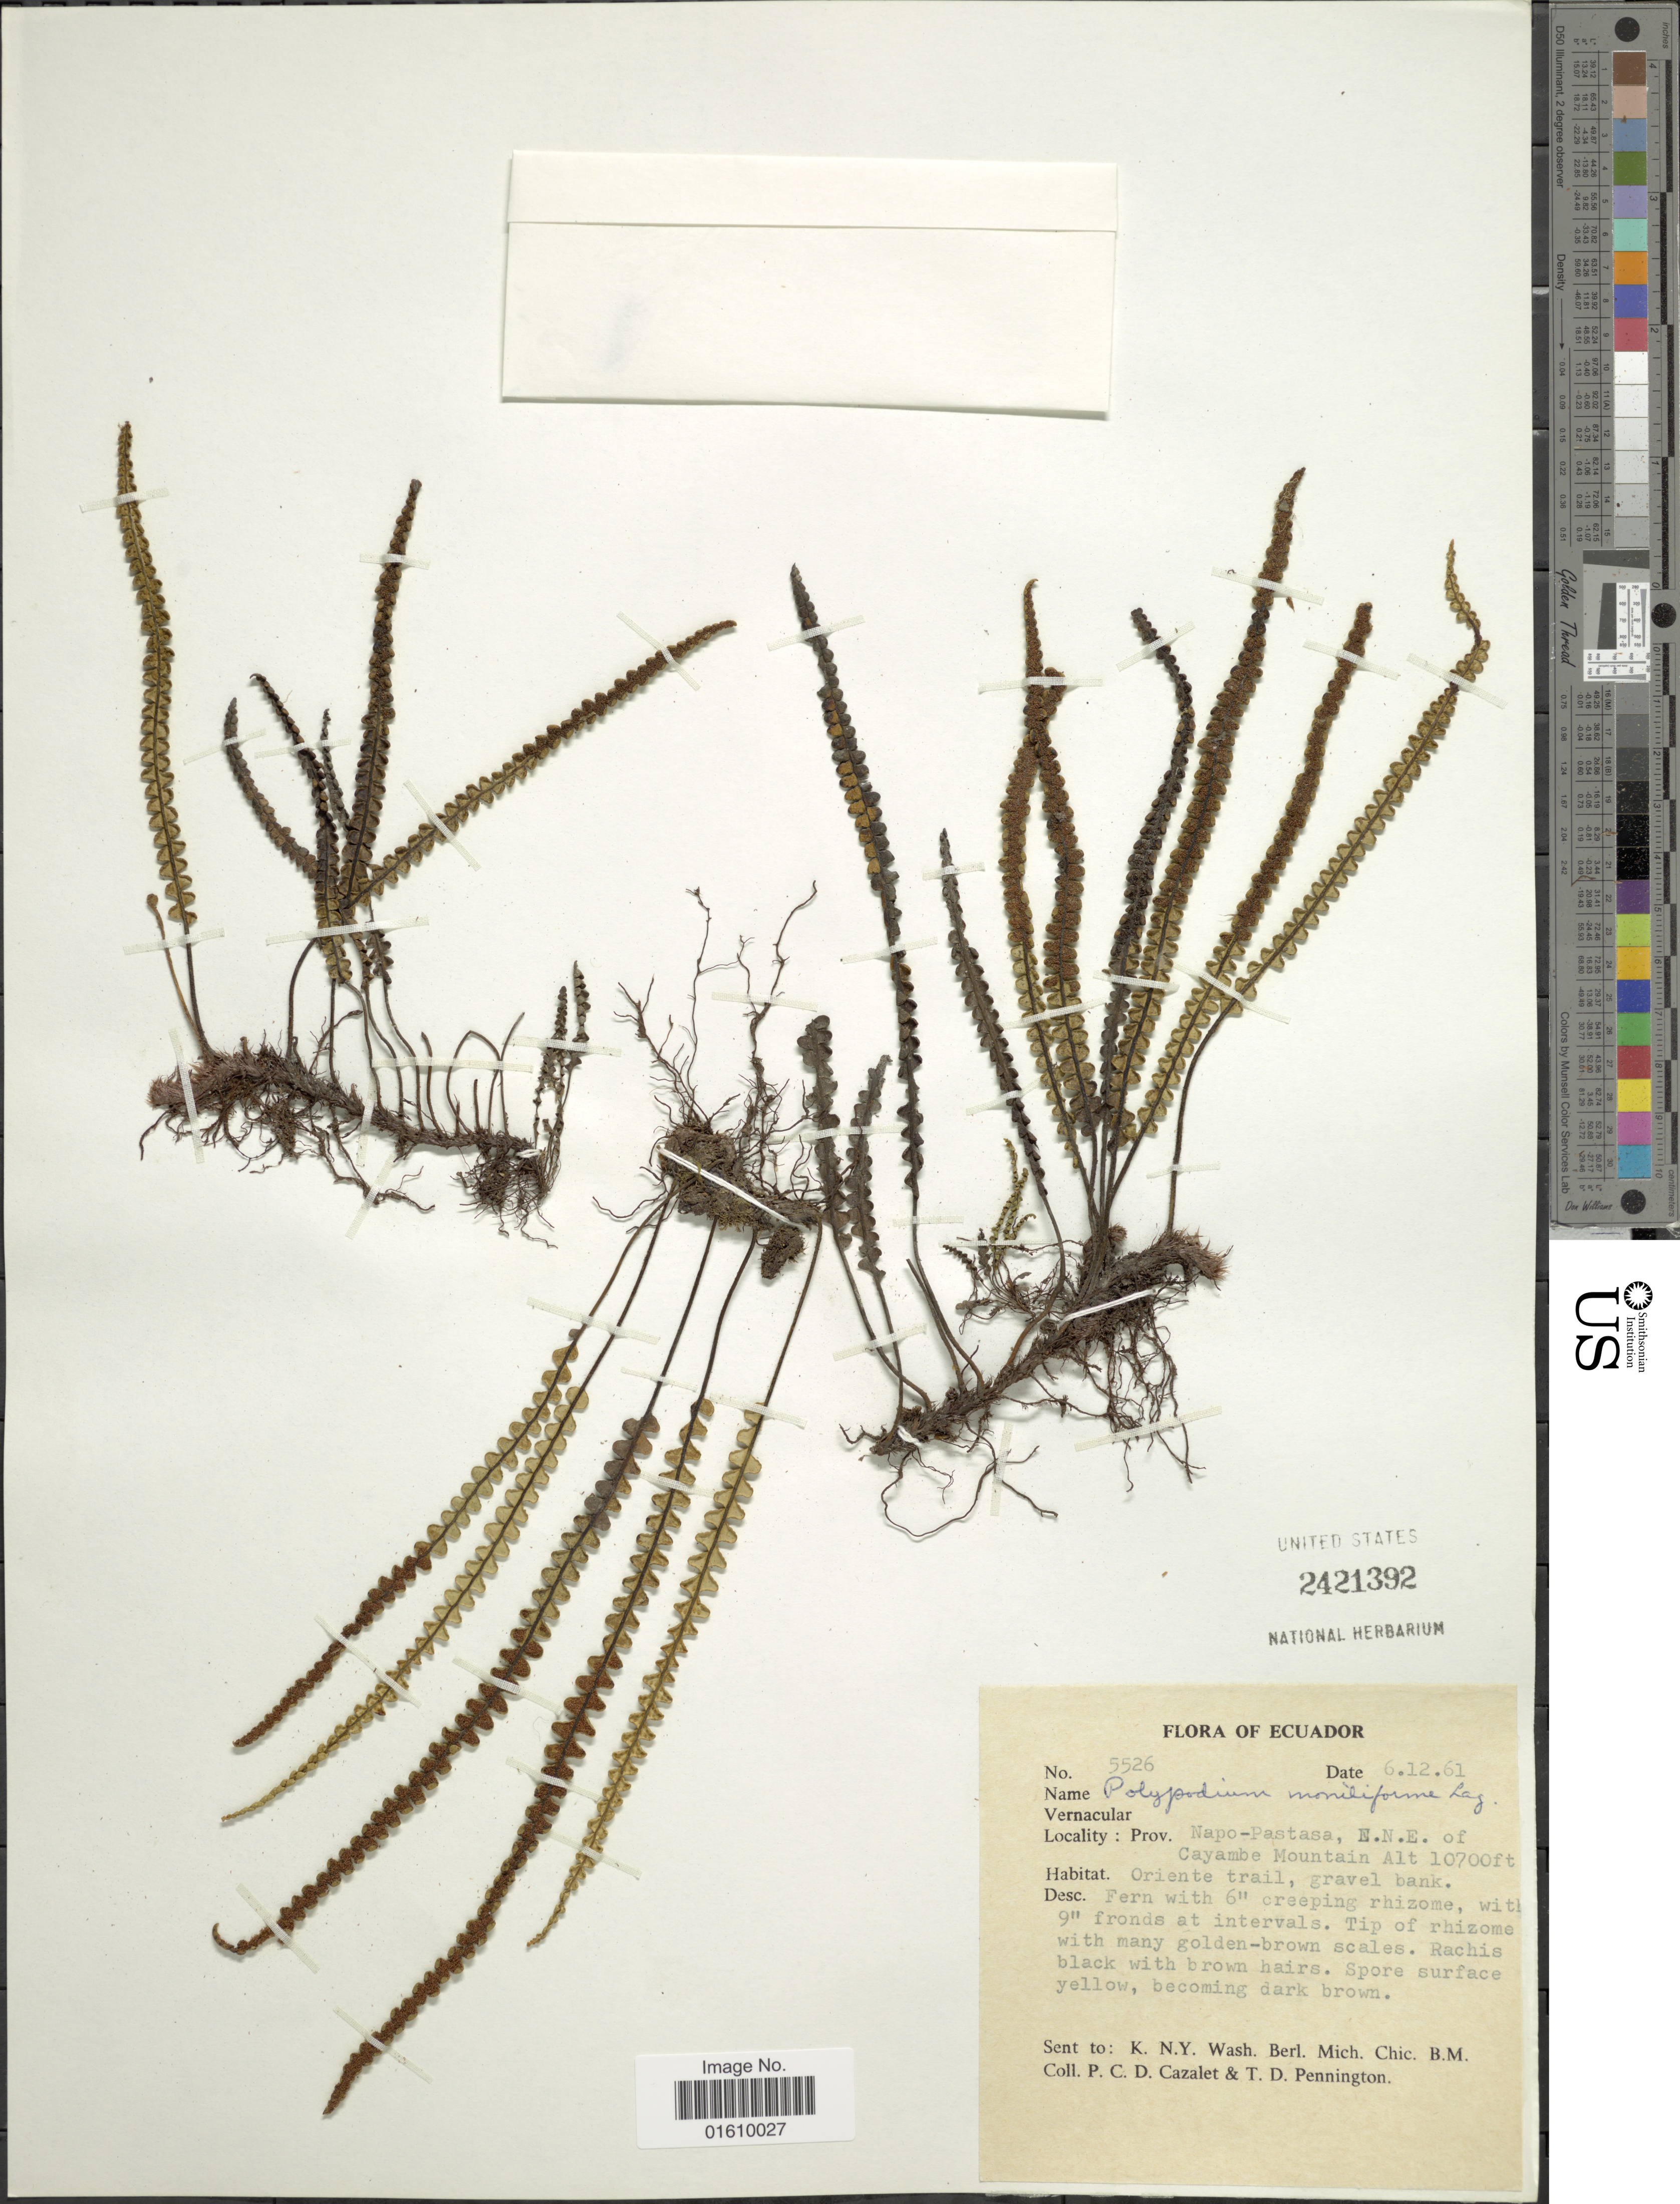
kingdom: Plantae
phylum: Tracheophyta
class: Polypodiopsida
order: Polypodiales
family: Polypodiaceae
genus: Melpomene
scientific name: Melpomene moniliformis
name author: (Lag. ex Sw.) A.R. Sm. & R.C. Moran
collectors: P. C. D. Cazalet & T. D. Pennington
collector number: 5526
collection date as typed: Transcribed d/m/y: 6/12/61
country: Ecuador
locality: Napo - Pastasa, E. N. E. of Cayambe Mountain.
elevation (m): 3261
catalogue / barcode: US 2421392